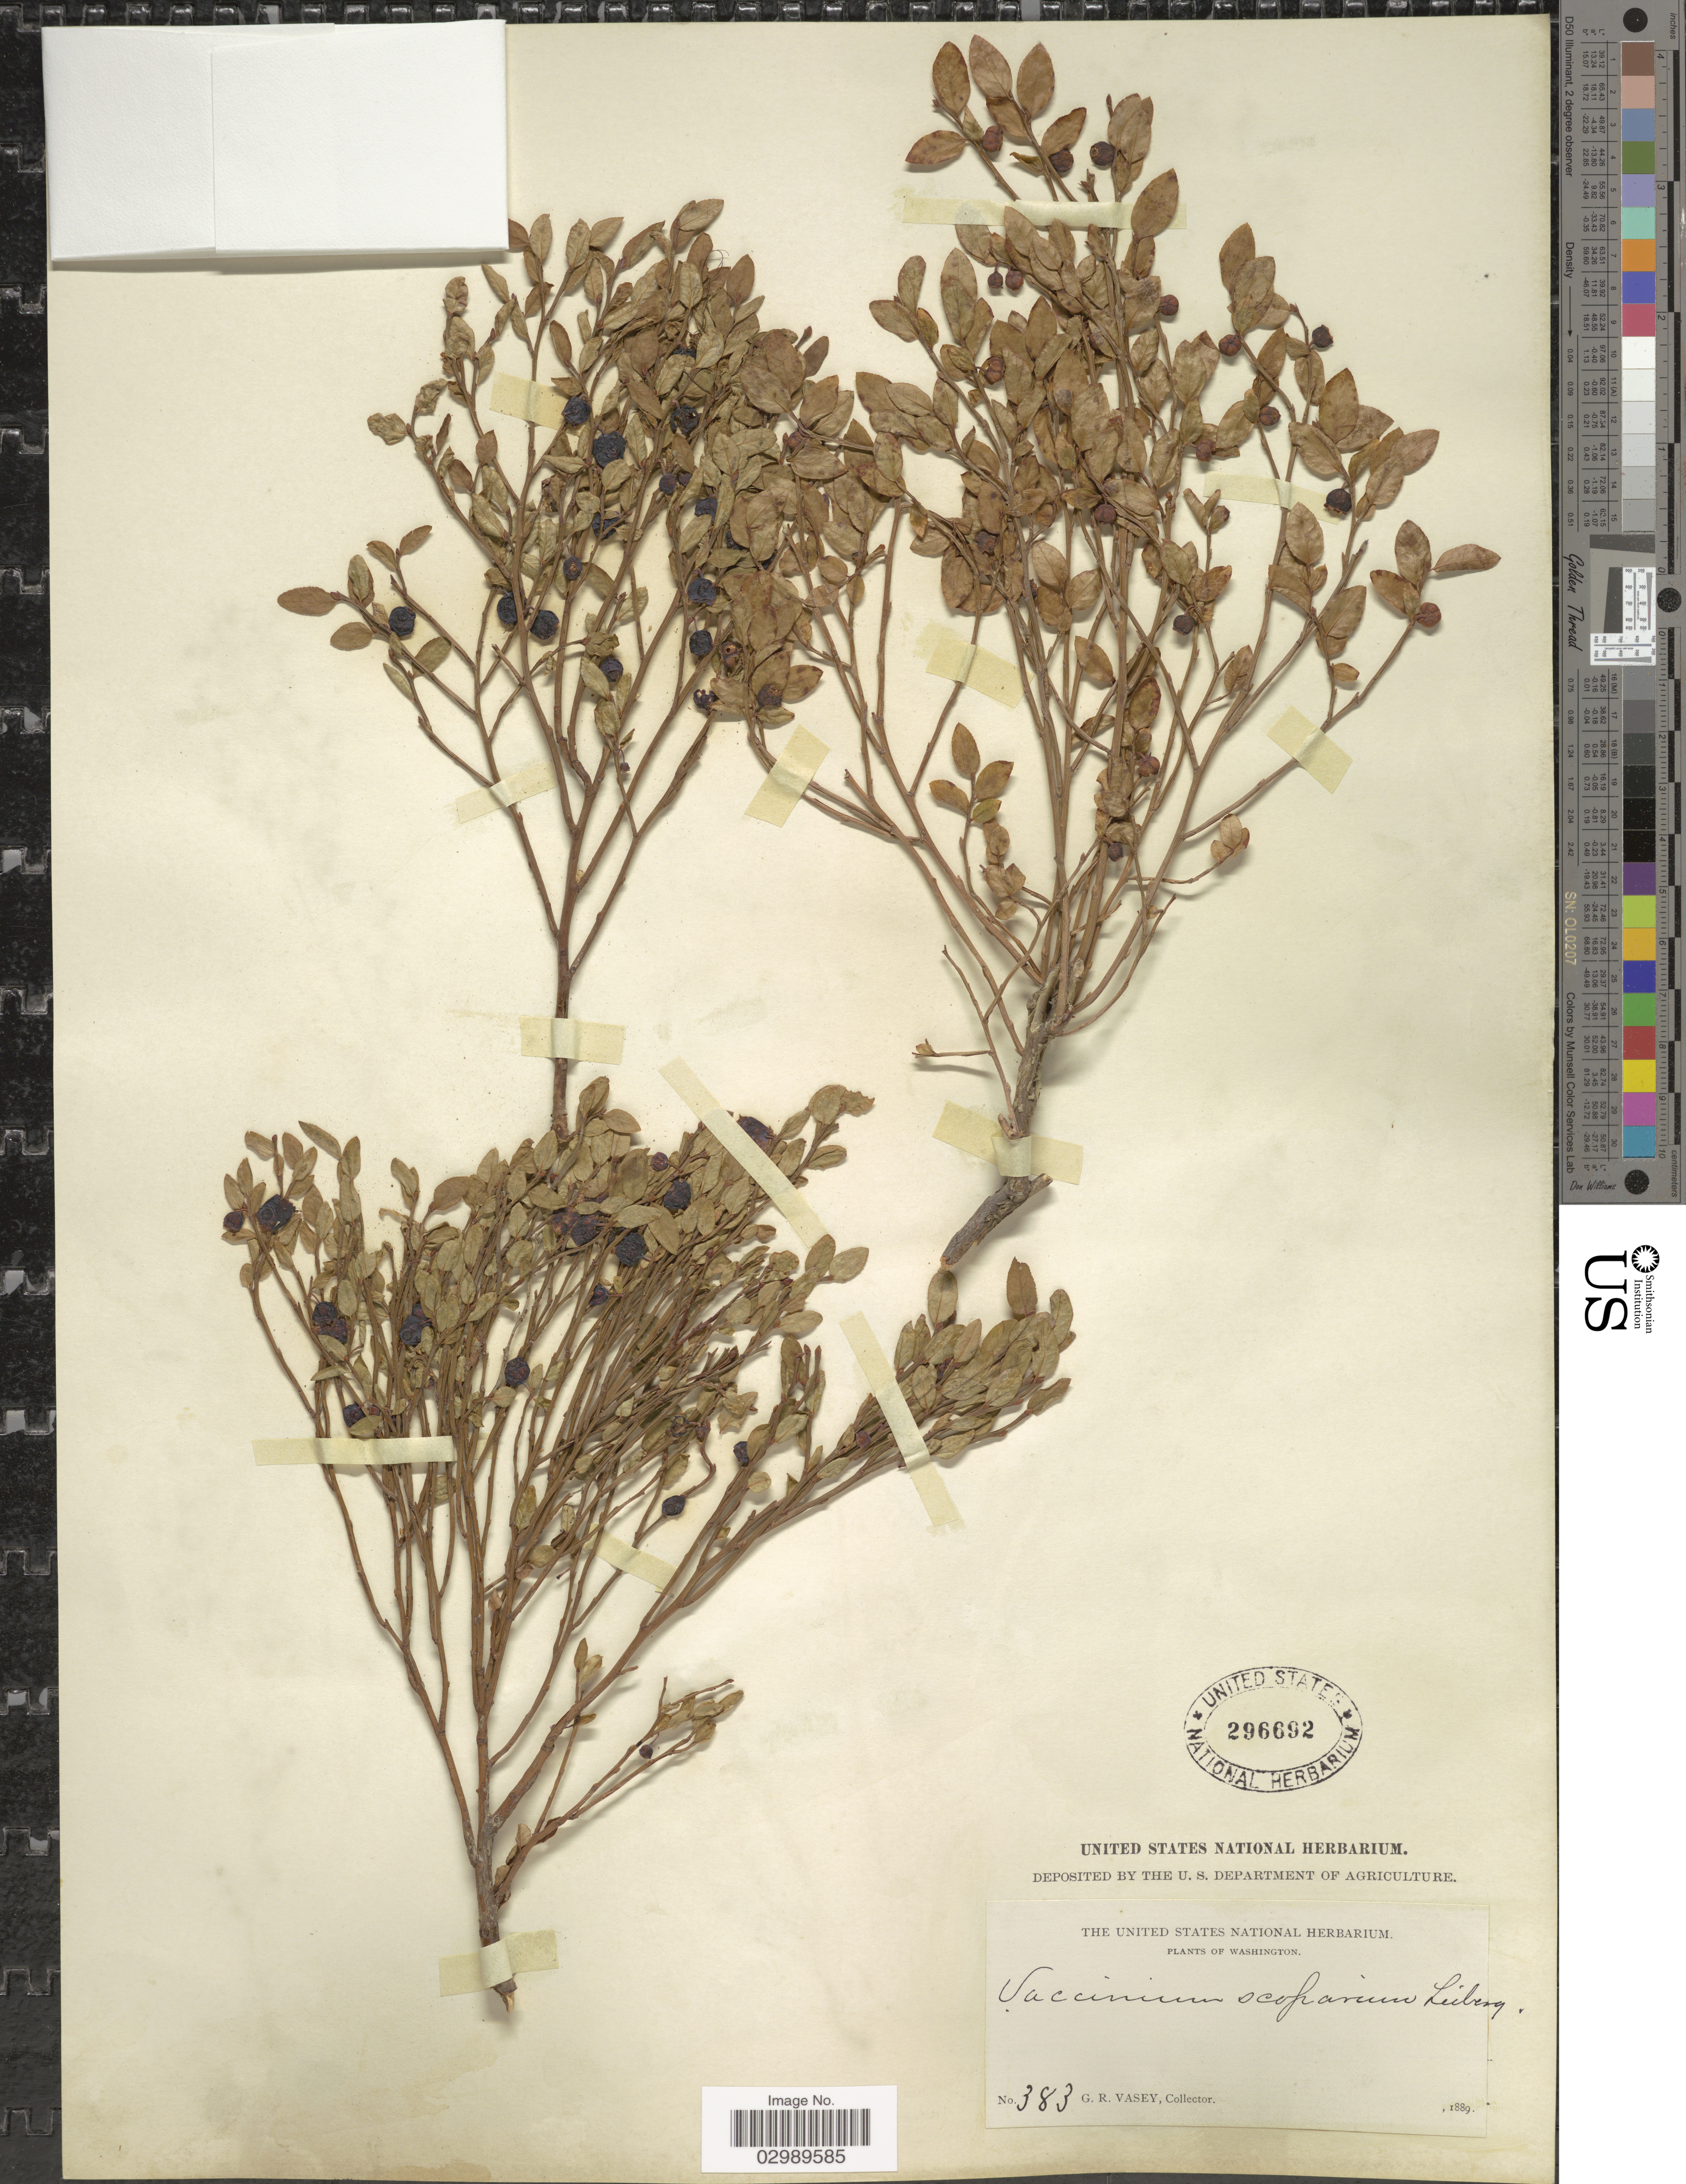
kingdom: Plantae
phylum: Tracheophyta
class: Magnoliopsida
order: Ericales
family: Ericaceae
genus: Vaccinium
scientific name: Vaccinium scoparium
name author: Leiberg ex Coville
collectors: G. R. Vasey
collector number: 383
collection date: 1889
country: United States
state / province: Washington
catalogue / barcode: US 296692